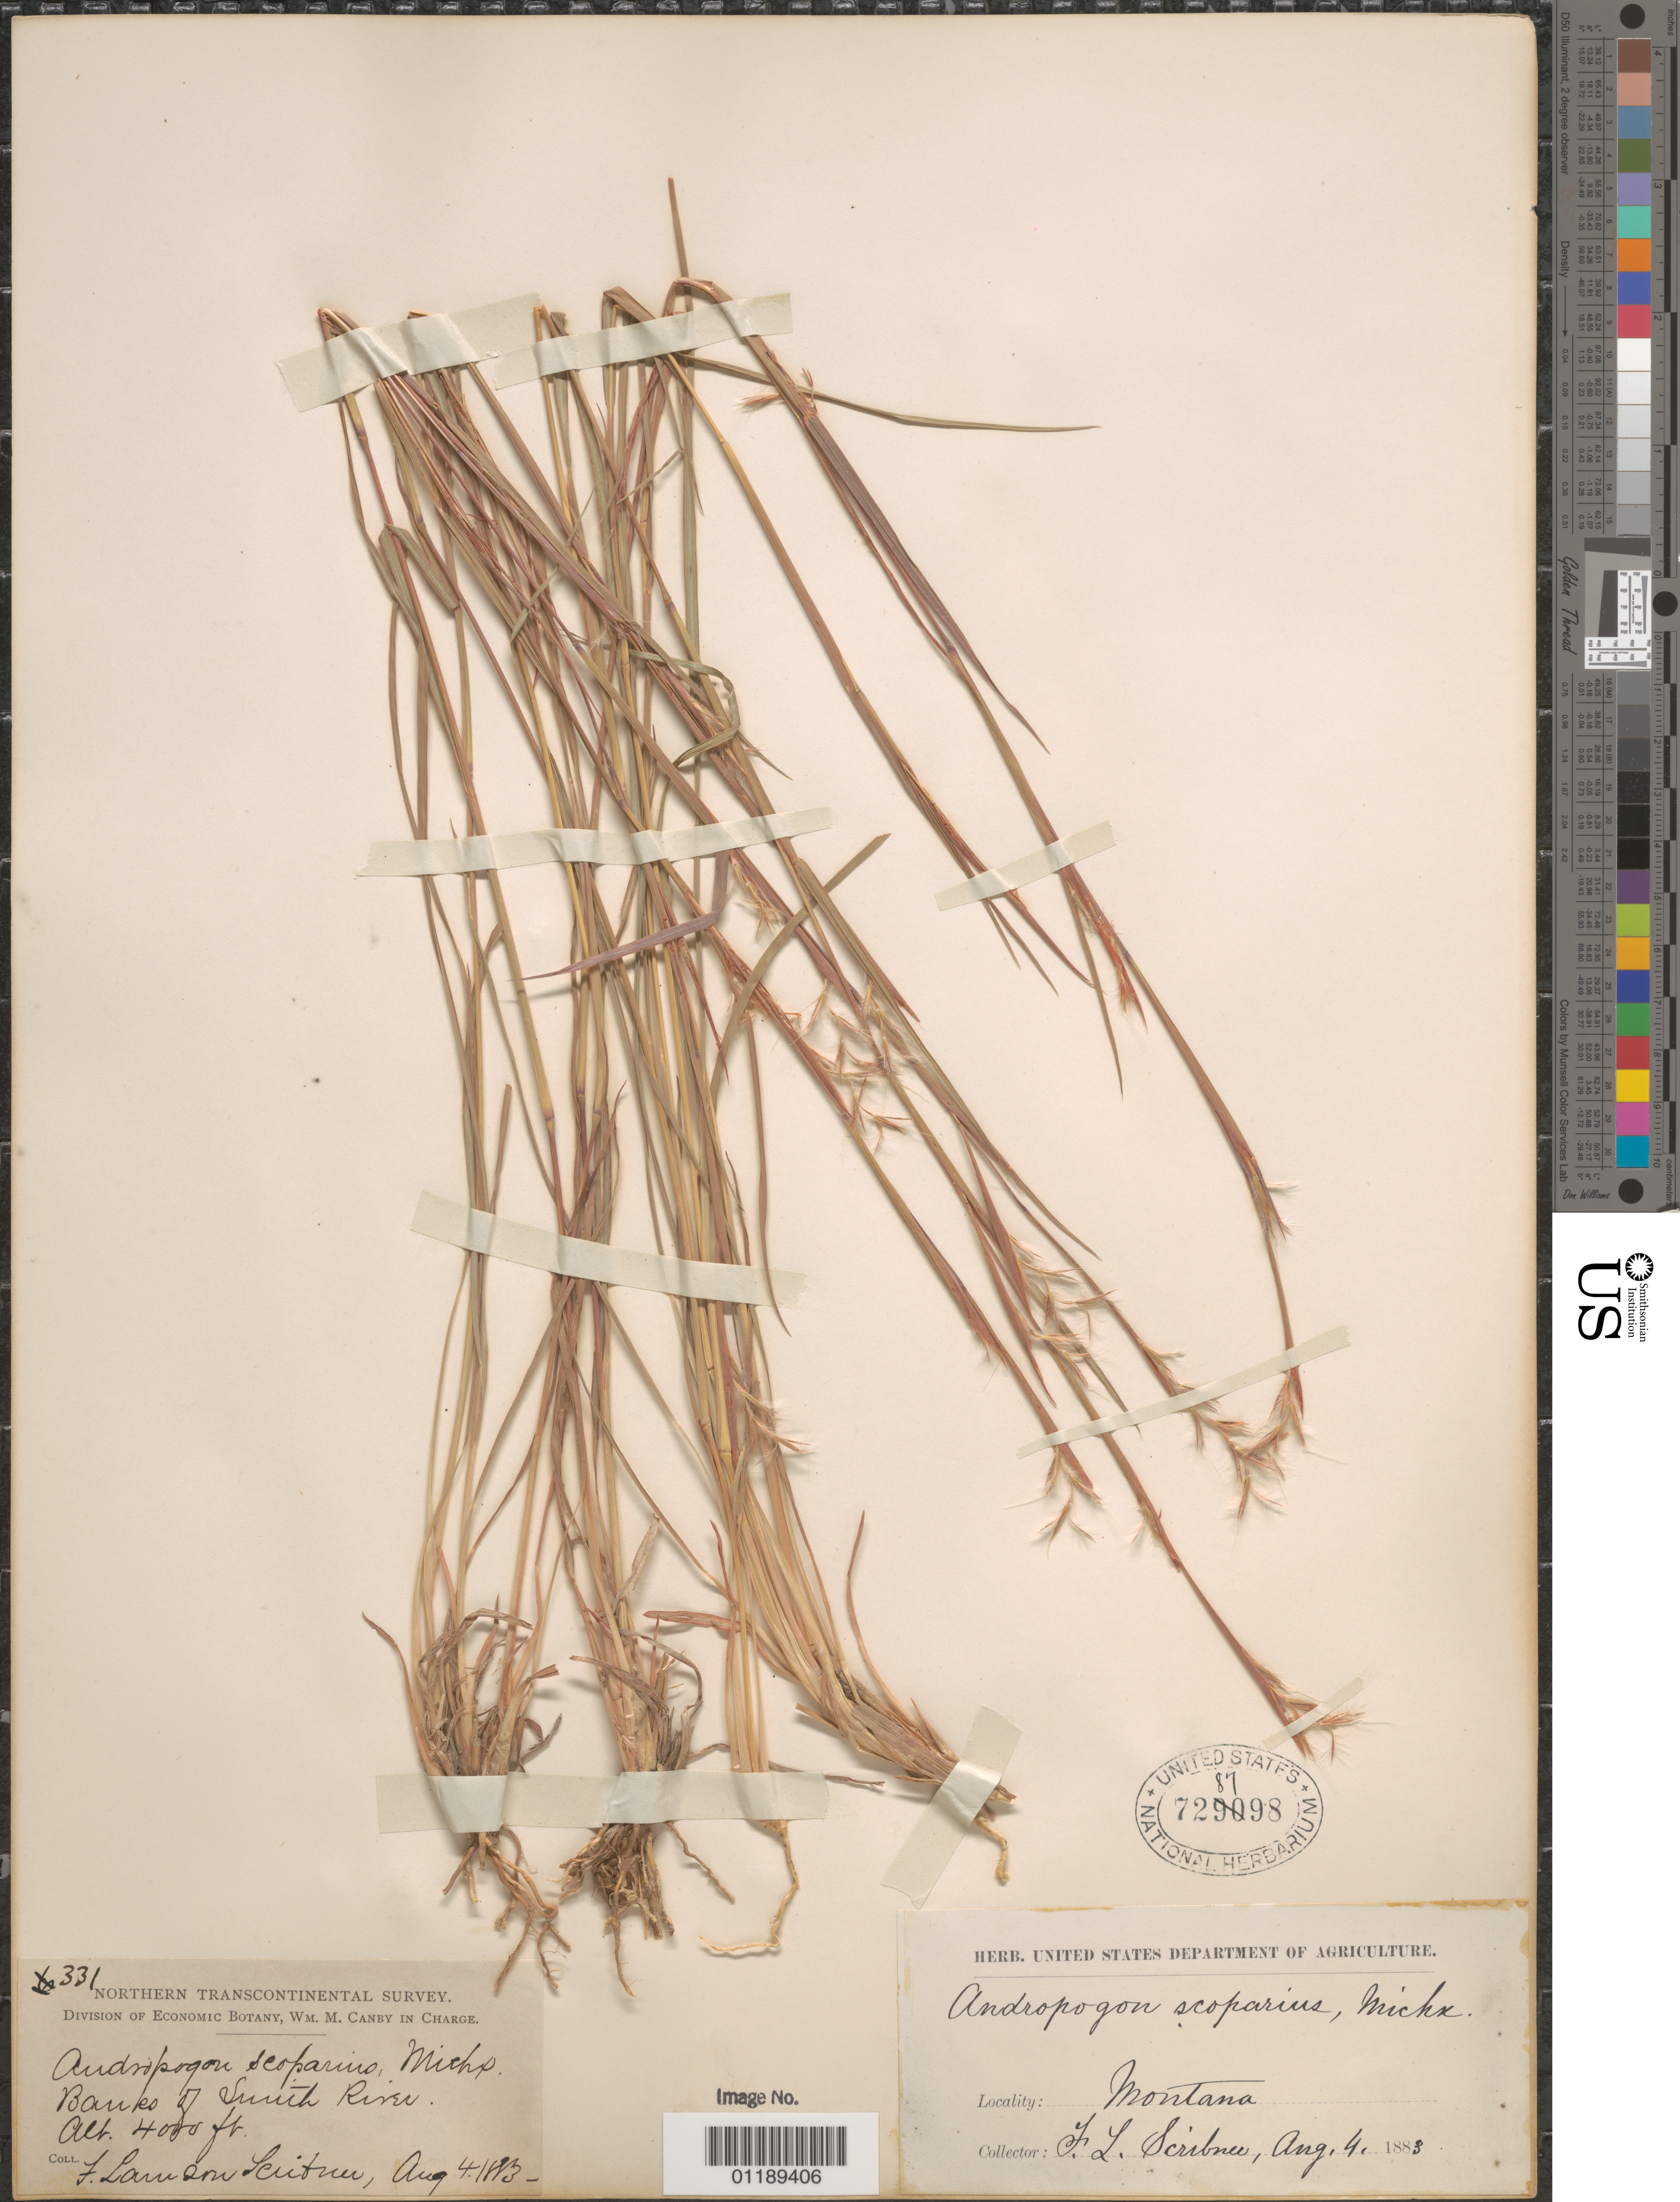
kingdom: Plantae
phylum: Tracheophyta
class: Liliopsida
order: Poales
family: Poaceae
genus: Andropogon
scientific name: Andropogon scoparius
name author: Michx.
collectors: F. L. Scribner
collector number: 331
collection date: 1883-08-04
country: United States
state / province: Montana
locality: Along Smith River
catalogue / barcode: US 728798